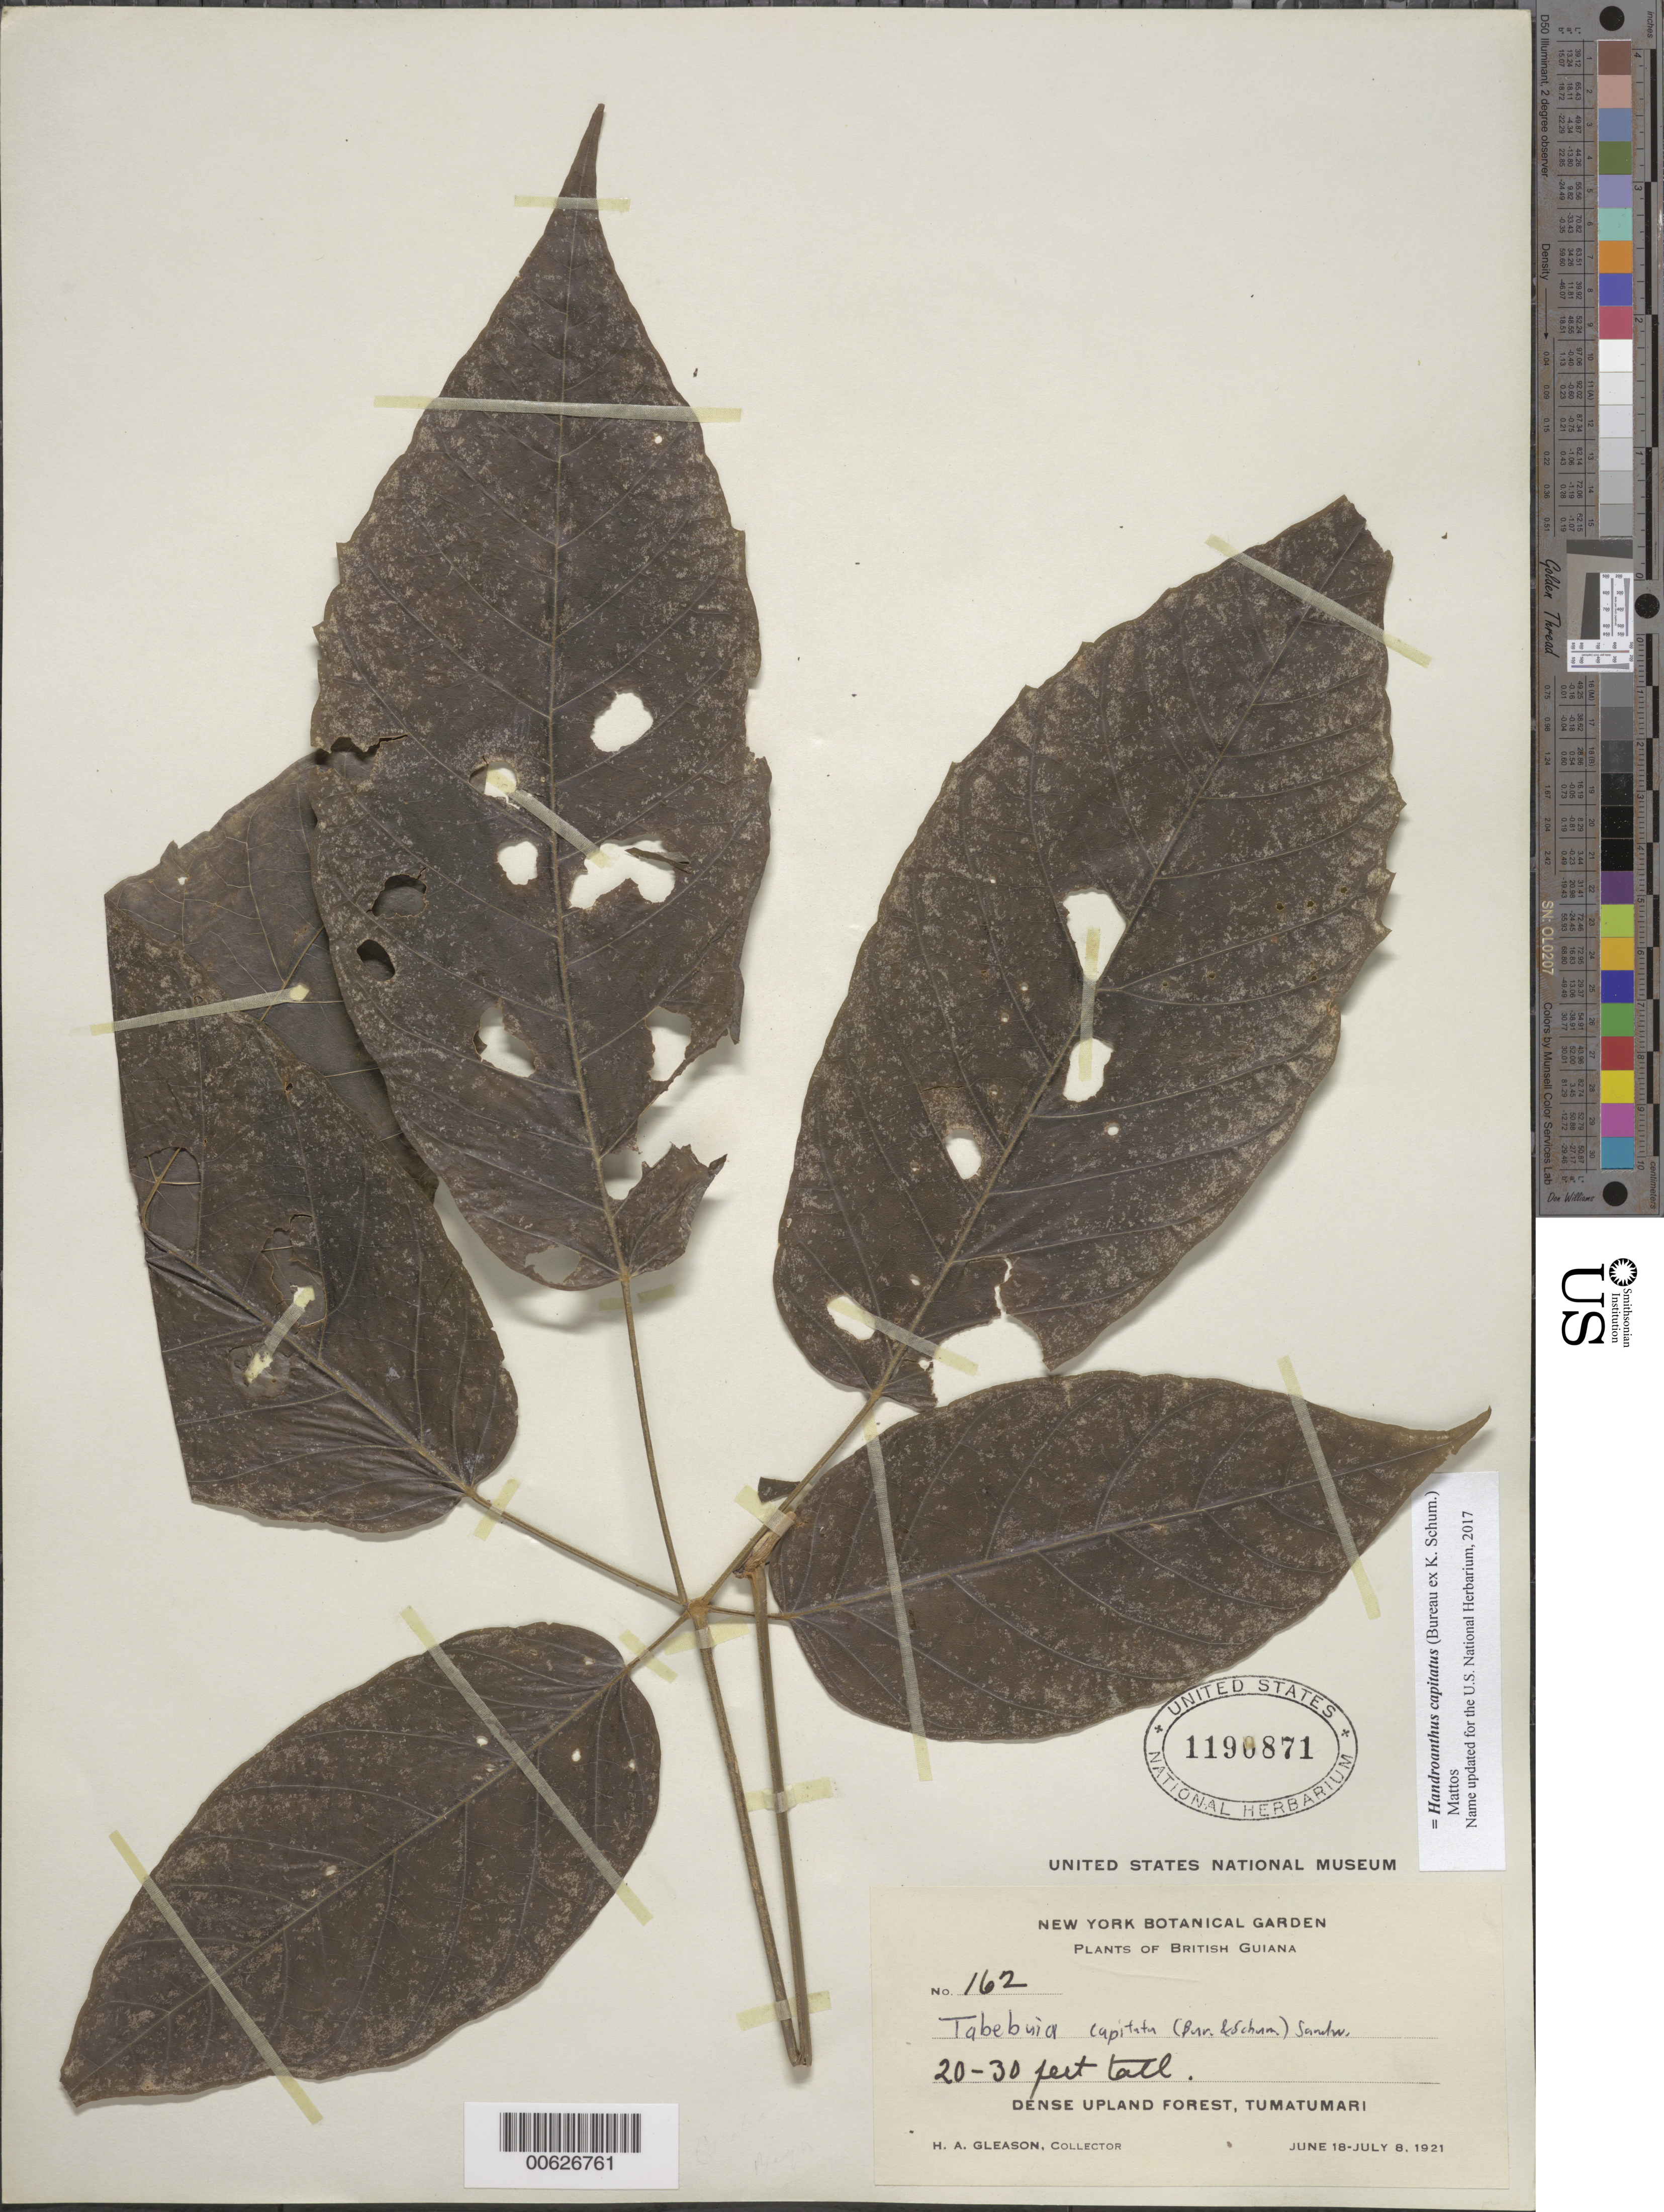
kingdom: Plantae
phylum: Tracheophyta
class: Magnoliopsida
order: Lamiales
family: Bignoniaceae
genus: Handroanthus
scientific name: Handroanthus capitatus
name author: (Bureau ex K. Schum.) Mattos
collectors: H. A. Gleason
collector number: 162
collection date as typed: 18-Jun-21 to 8-Jul-21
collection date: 1921-06-18/1921-07-08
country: Guyana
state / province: Potaro-Siparuni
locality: Tumatumari Village, Potaro R.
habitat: Dense upland forest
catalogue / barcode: US 1190871